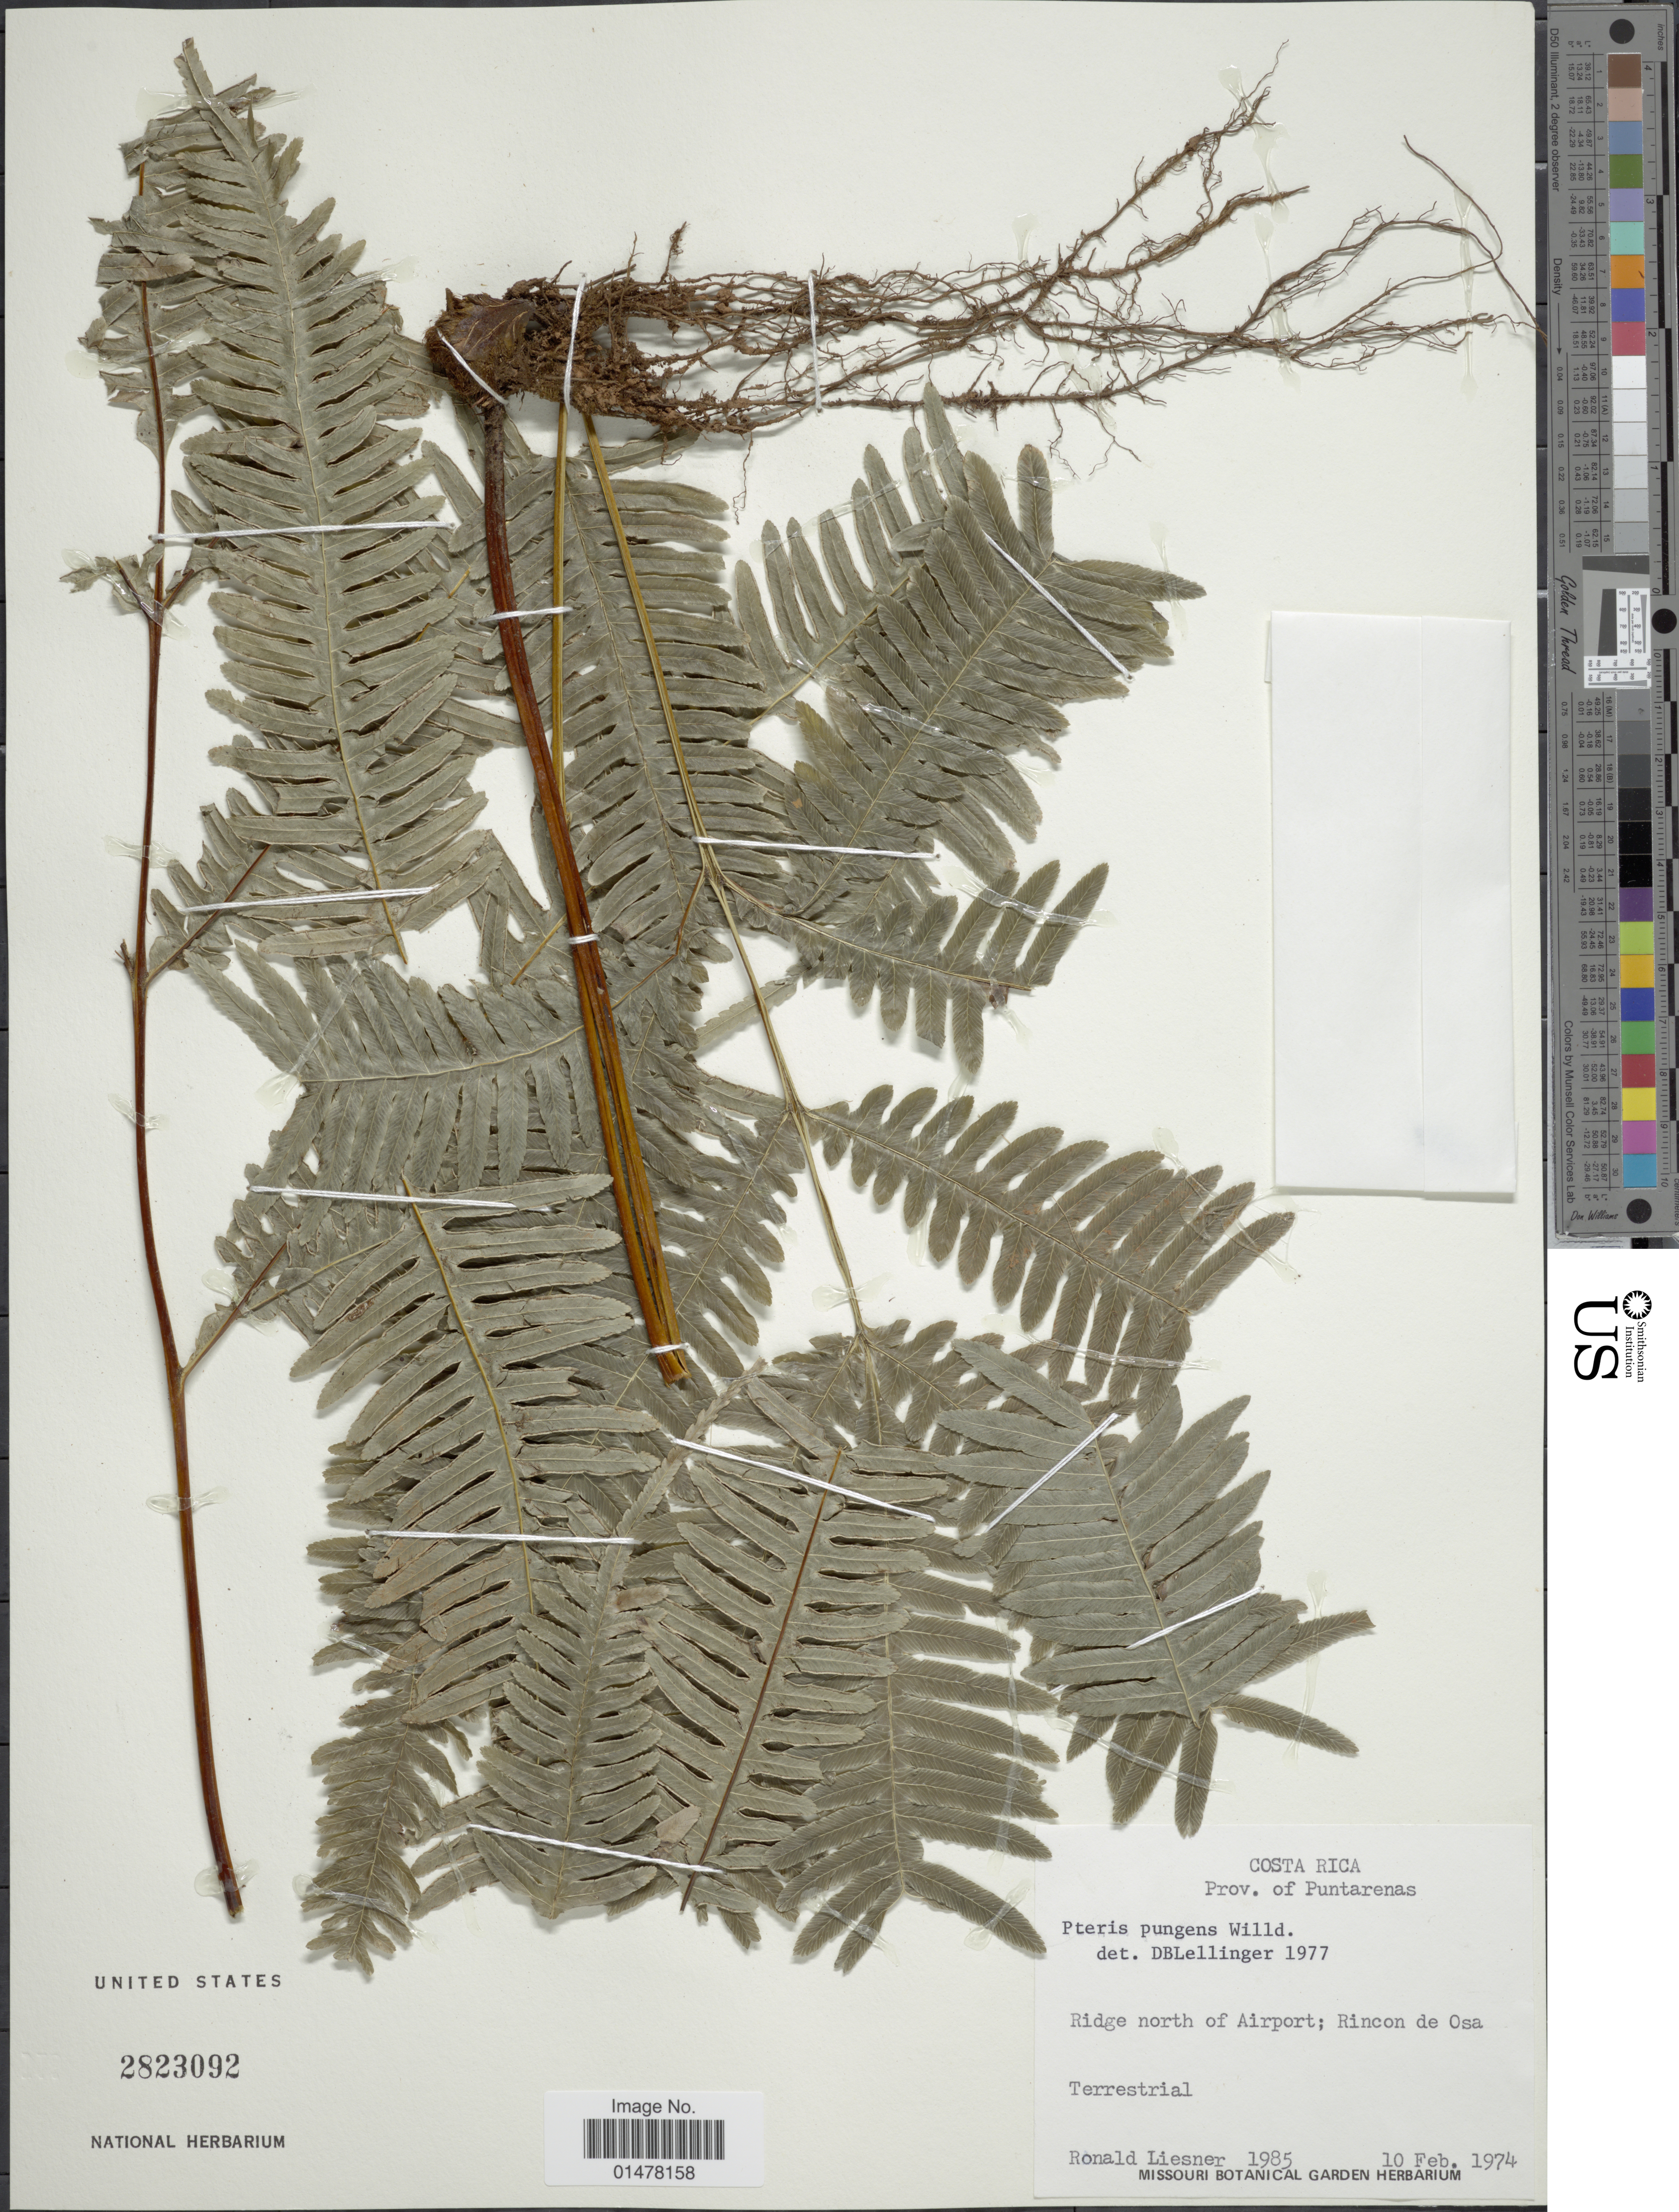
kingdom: Plantae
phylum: Tracheophyta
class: Polypodiopsida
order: Polypodiales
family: Pteridaceae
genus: Pteris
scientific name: Pteris pungens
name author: Willd.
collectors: R. L. Liesner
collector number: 1985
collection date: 1974-02-10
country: Costa Rica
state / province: Puntarenas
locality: Costa Rica, prov. of Puntarenas, ridge north of Airport, Rincon de Osa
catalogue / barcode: US 2823092